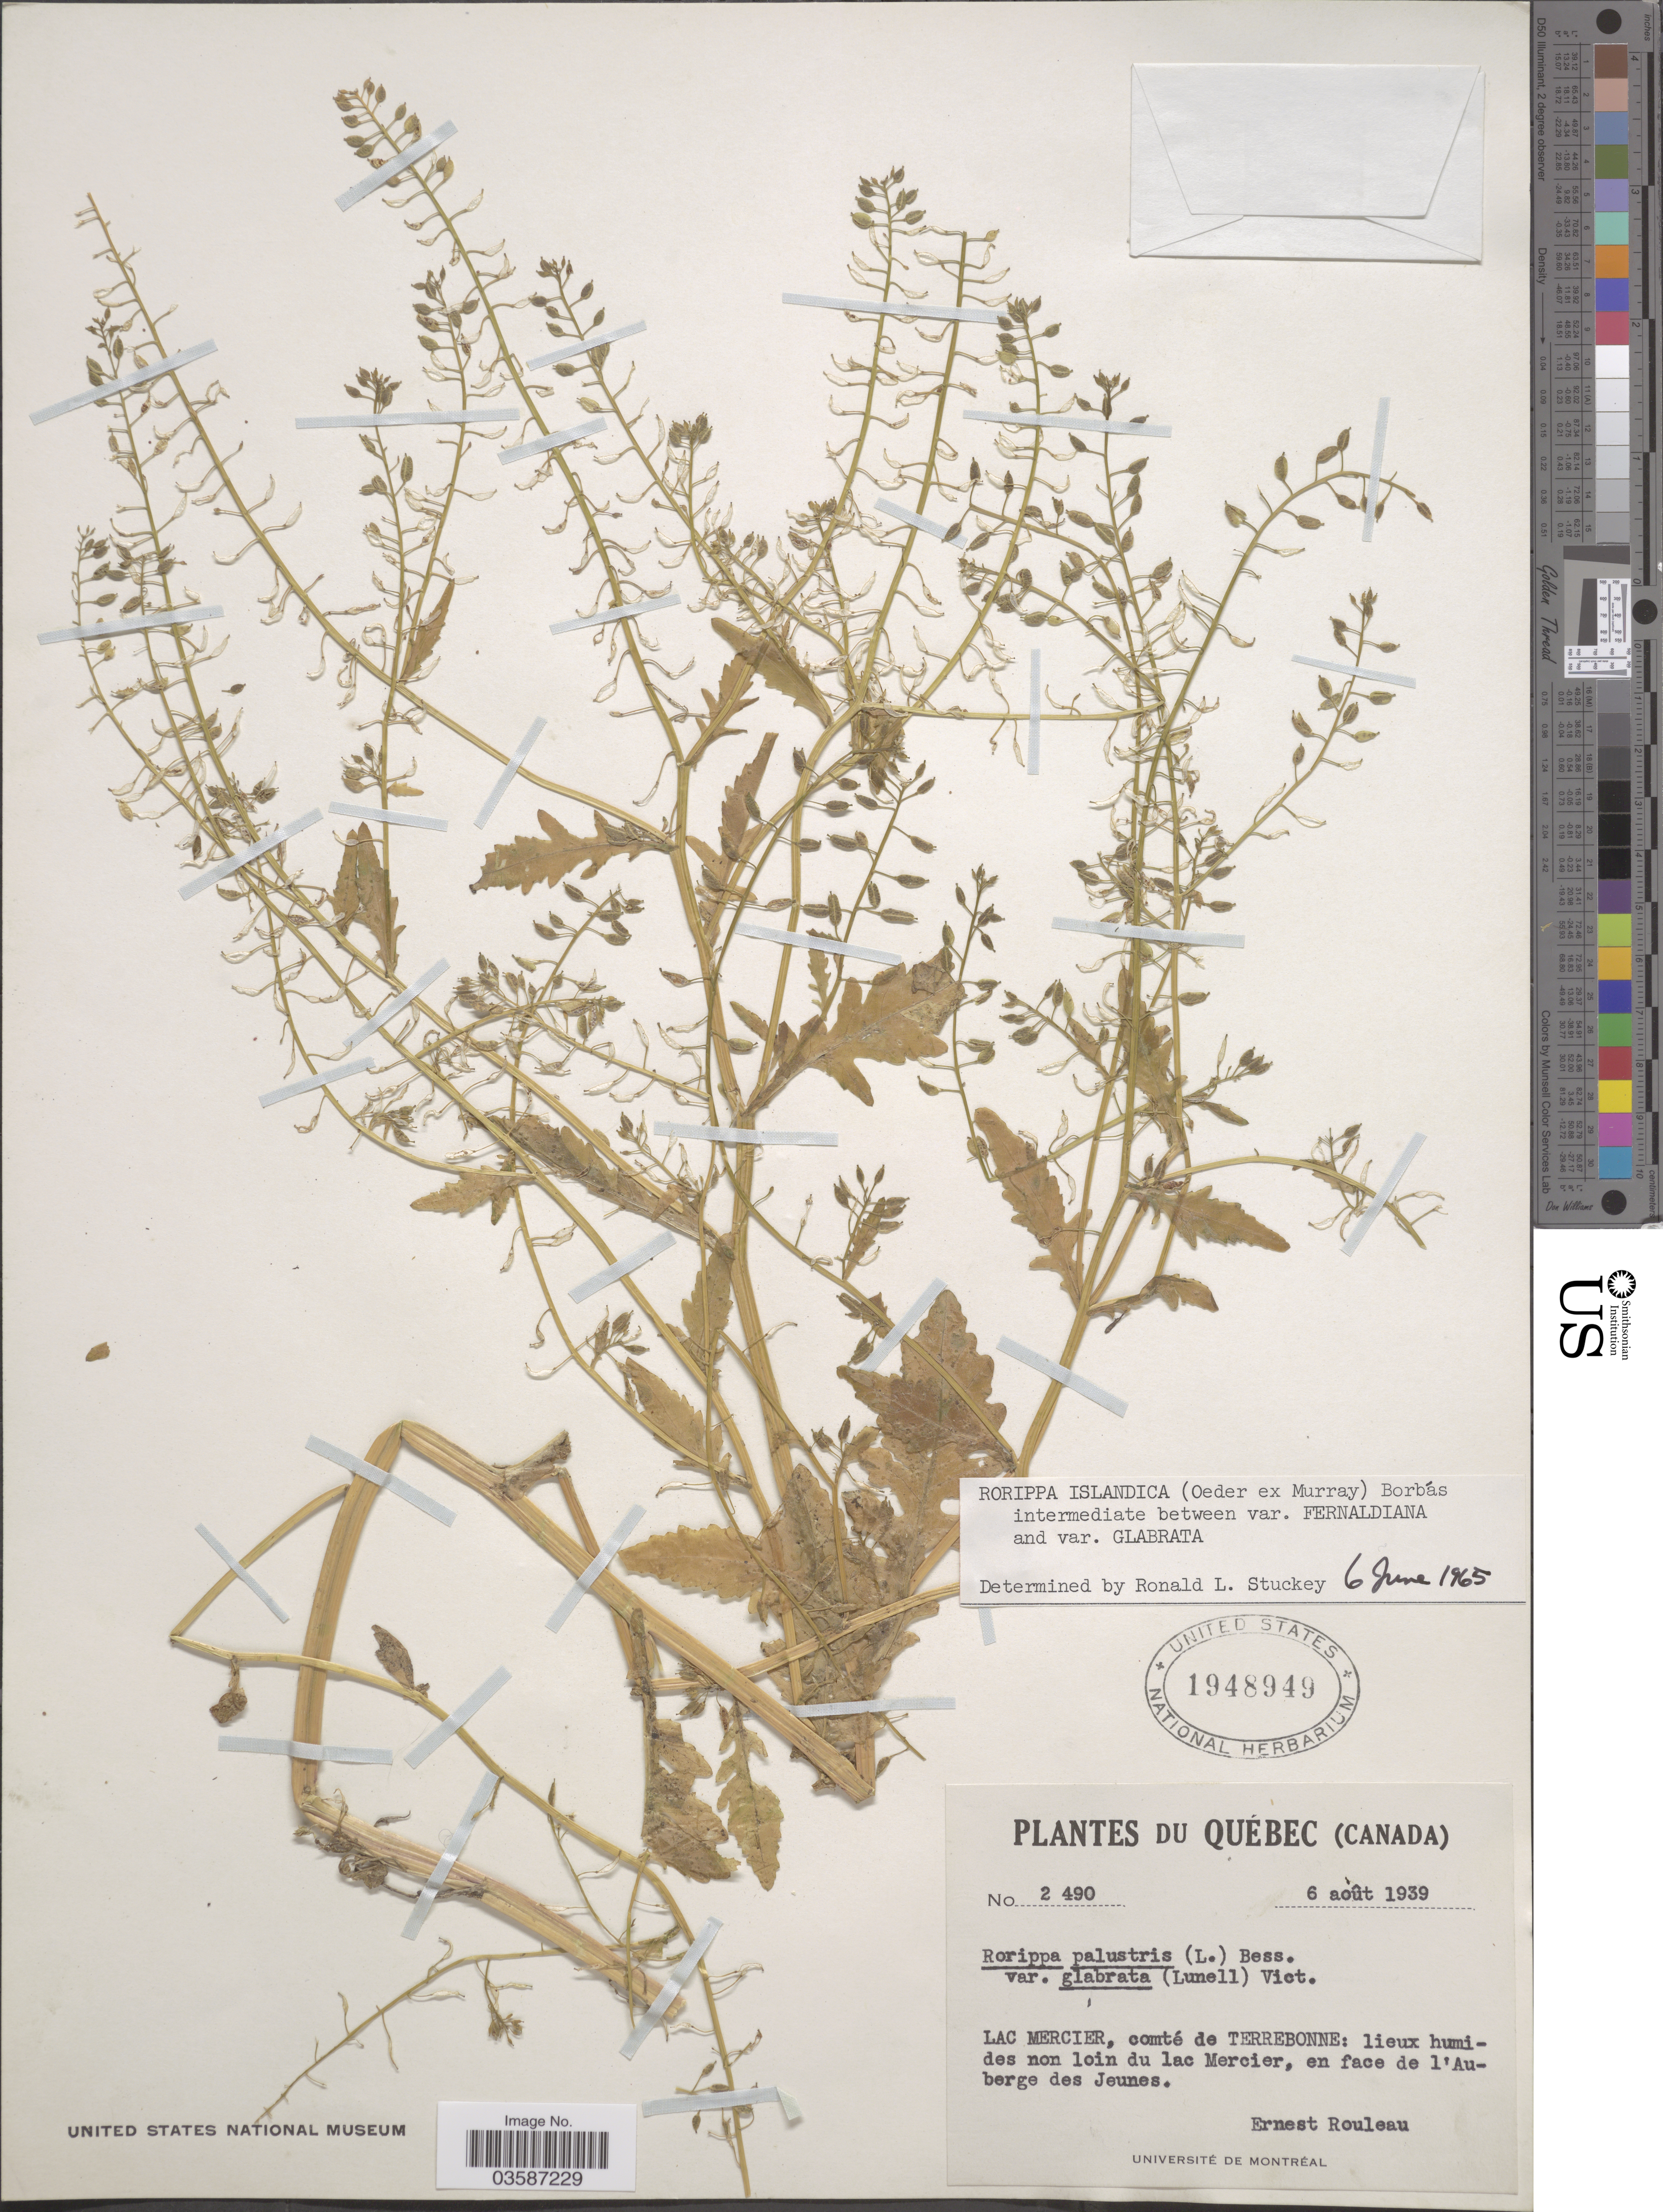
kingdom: Plantae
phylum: Tracheophyta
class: Magnoliopsida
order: Brassicales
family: Brassicaceae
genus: Rorippa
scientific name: Rorippa islandica var. glabrata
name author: (Lunell) Butters & Abbe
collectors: J. Rouleau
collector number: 2490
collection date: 1939-08-06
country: Canada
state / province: Quebec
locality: Lac Mercier, comté de Terrebonne: lieux humides non loin du lac Mercier, en face de l'Auberge des Jeunes.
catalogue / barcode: US 1948949